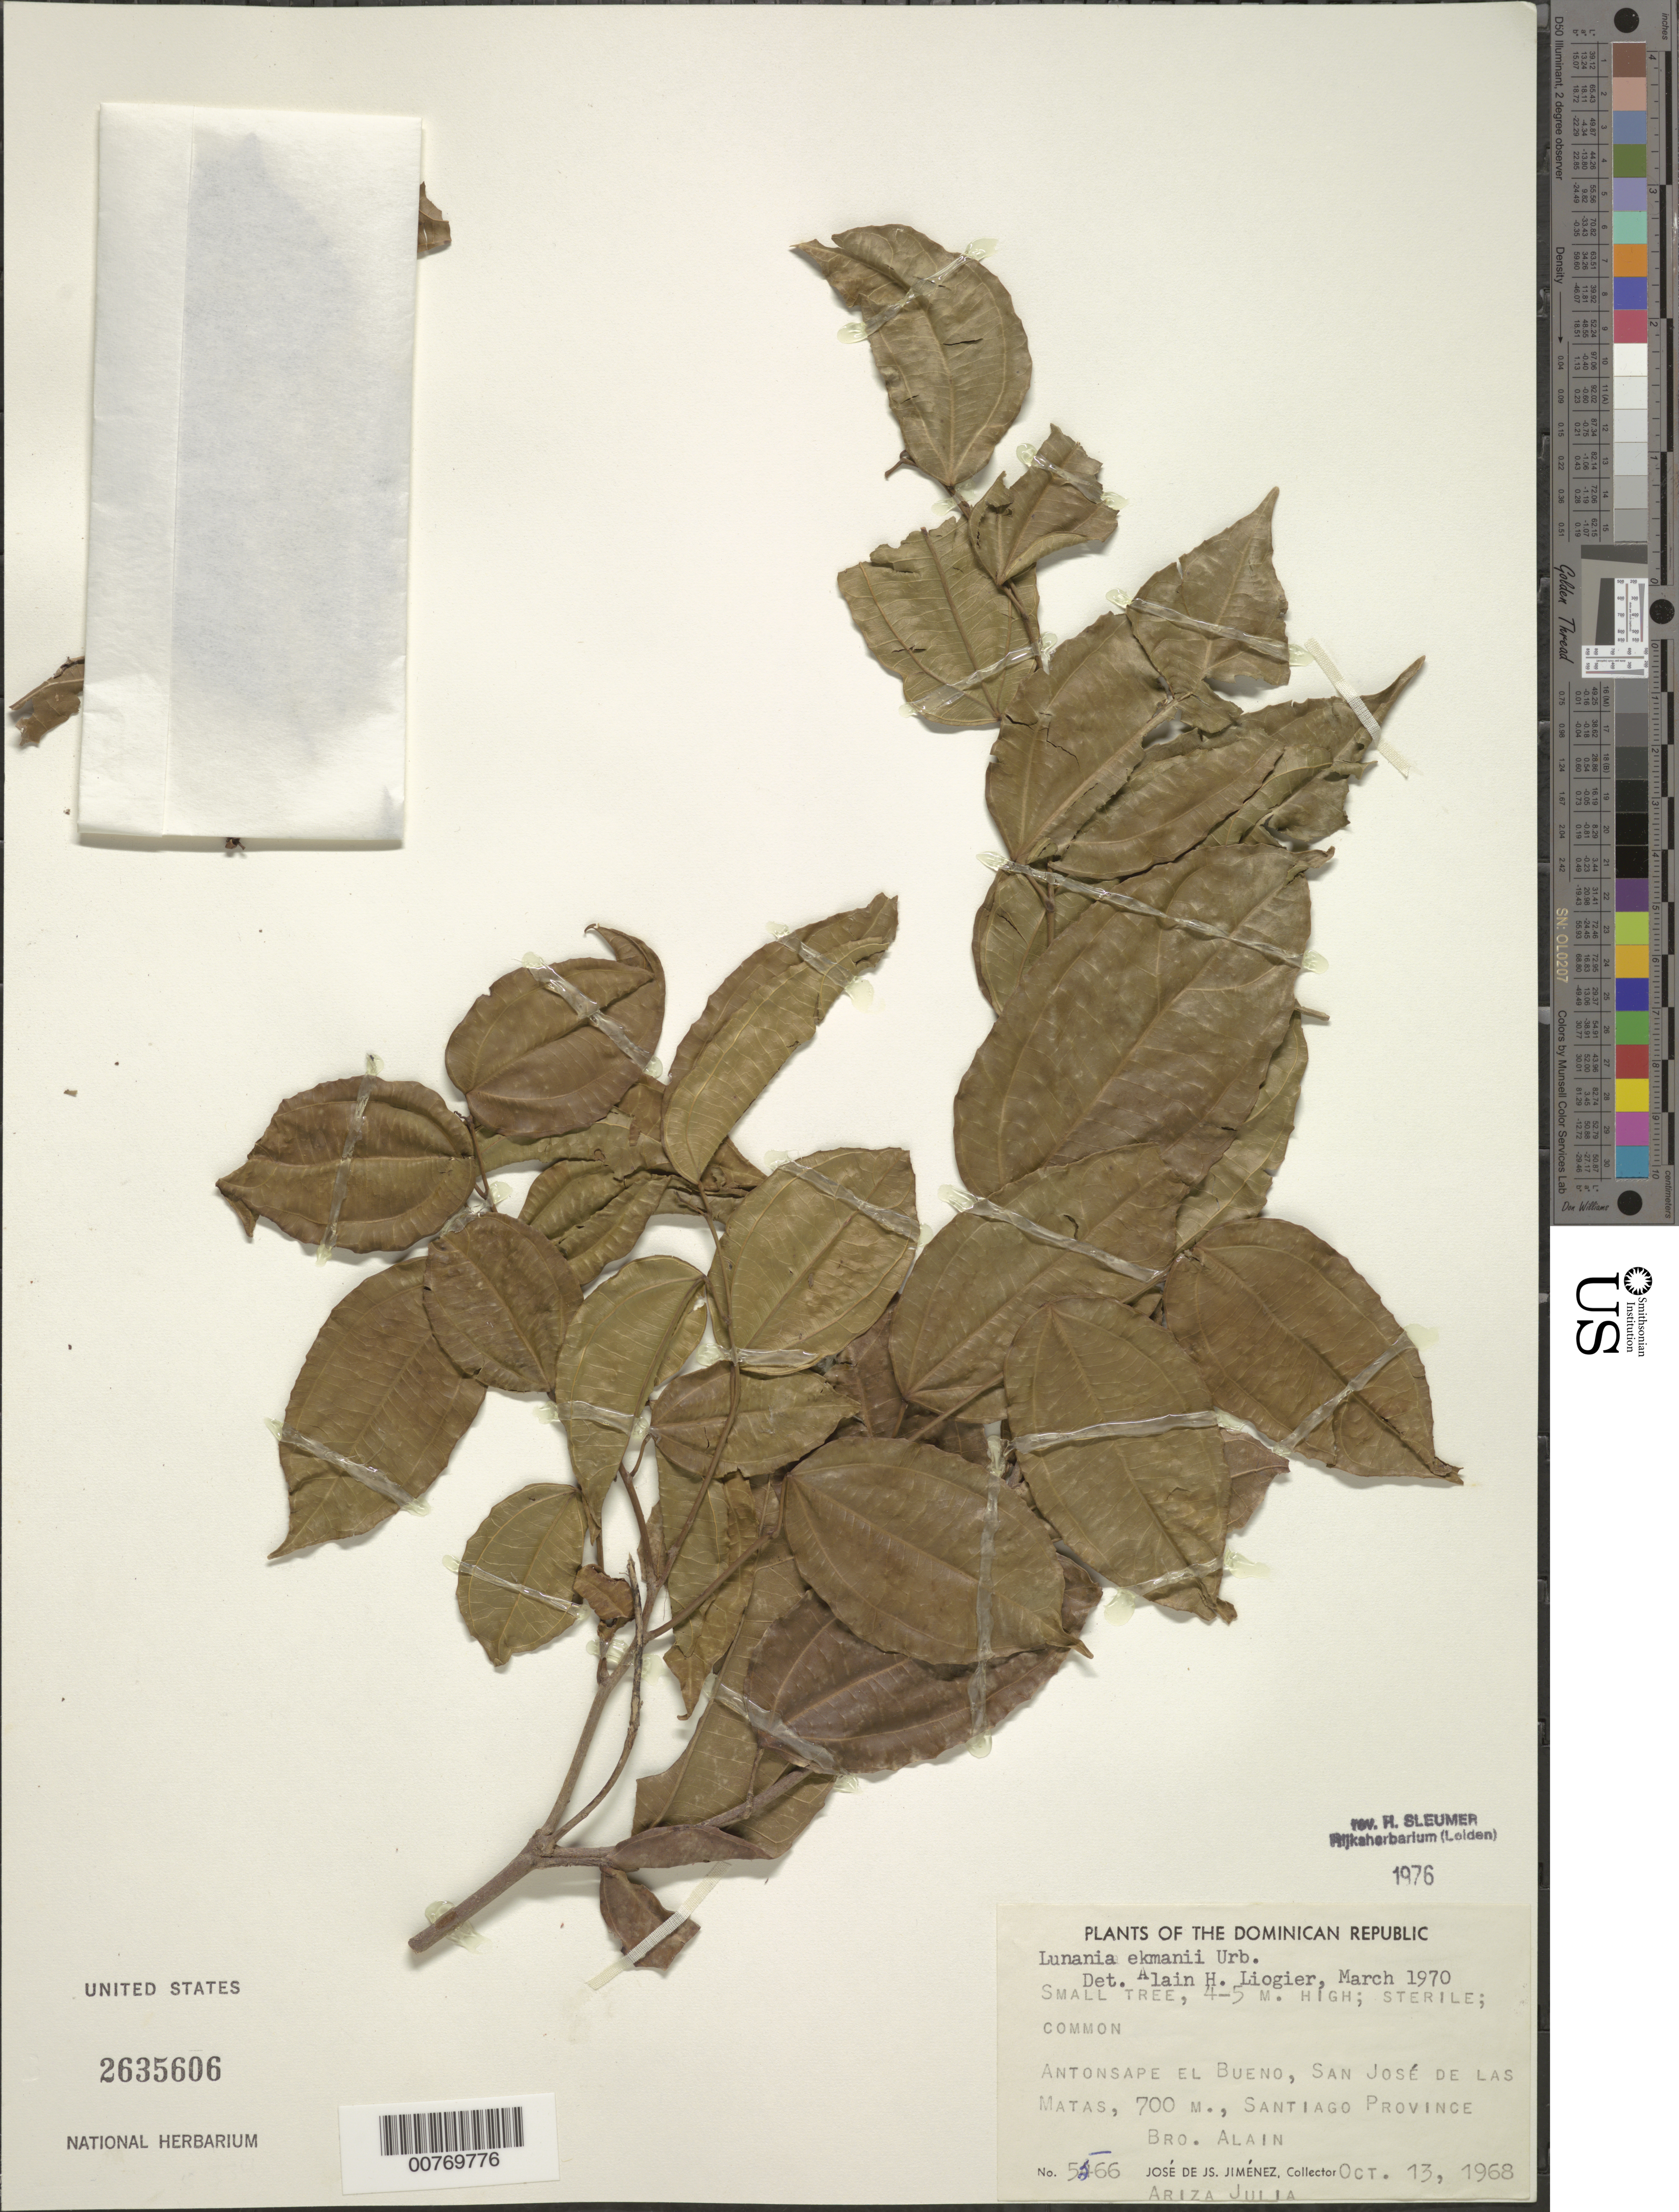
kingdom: Plantae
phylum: Tracheophyta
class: Magnoliopsida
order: Malpighiales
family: Salicaceae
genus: Lunania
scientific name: Lunania ekmanii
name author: Urb.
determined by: Sleumer, H. O.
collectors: A. H. Liogier, J. J. Jiménez Almonte & A. Julia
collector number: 5566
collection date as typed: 13 Oct 1968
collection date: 1968-10-13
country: Dominican Republic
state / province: Santiago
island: Hispaniola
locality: Antonsape El Bueno, San José de Las Matas.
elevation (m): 700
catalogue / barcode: US 2635606